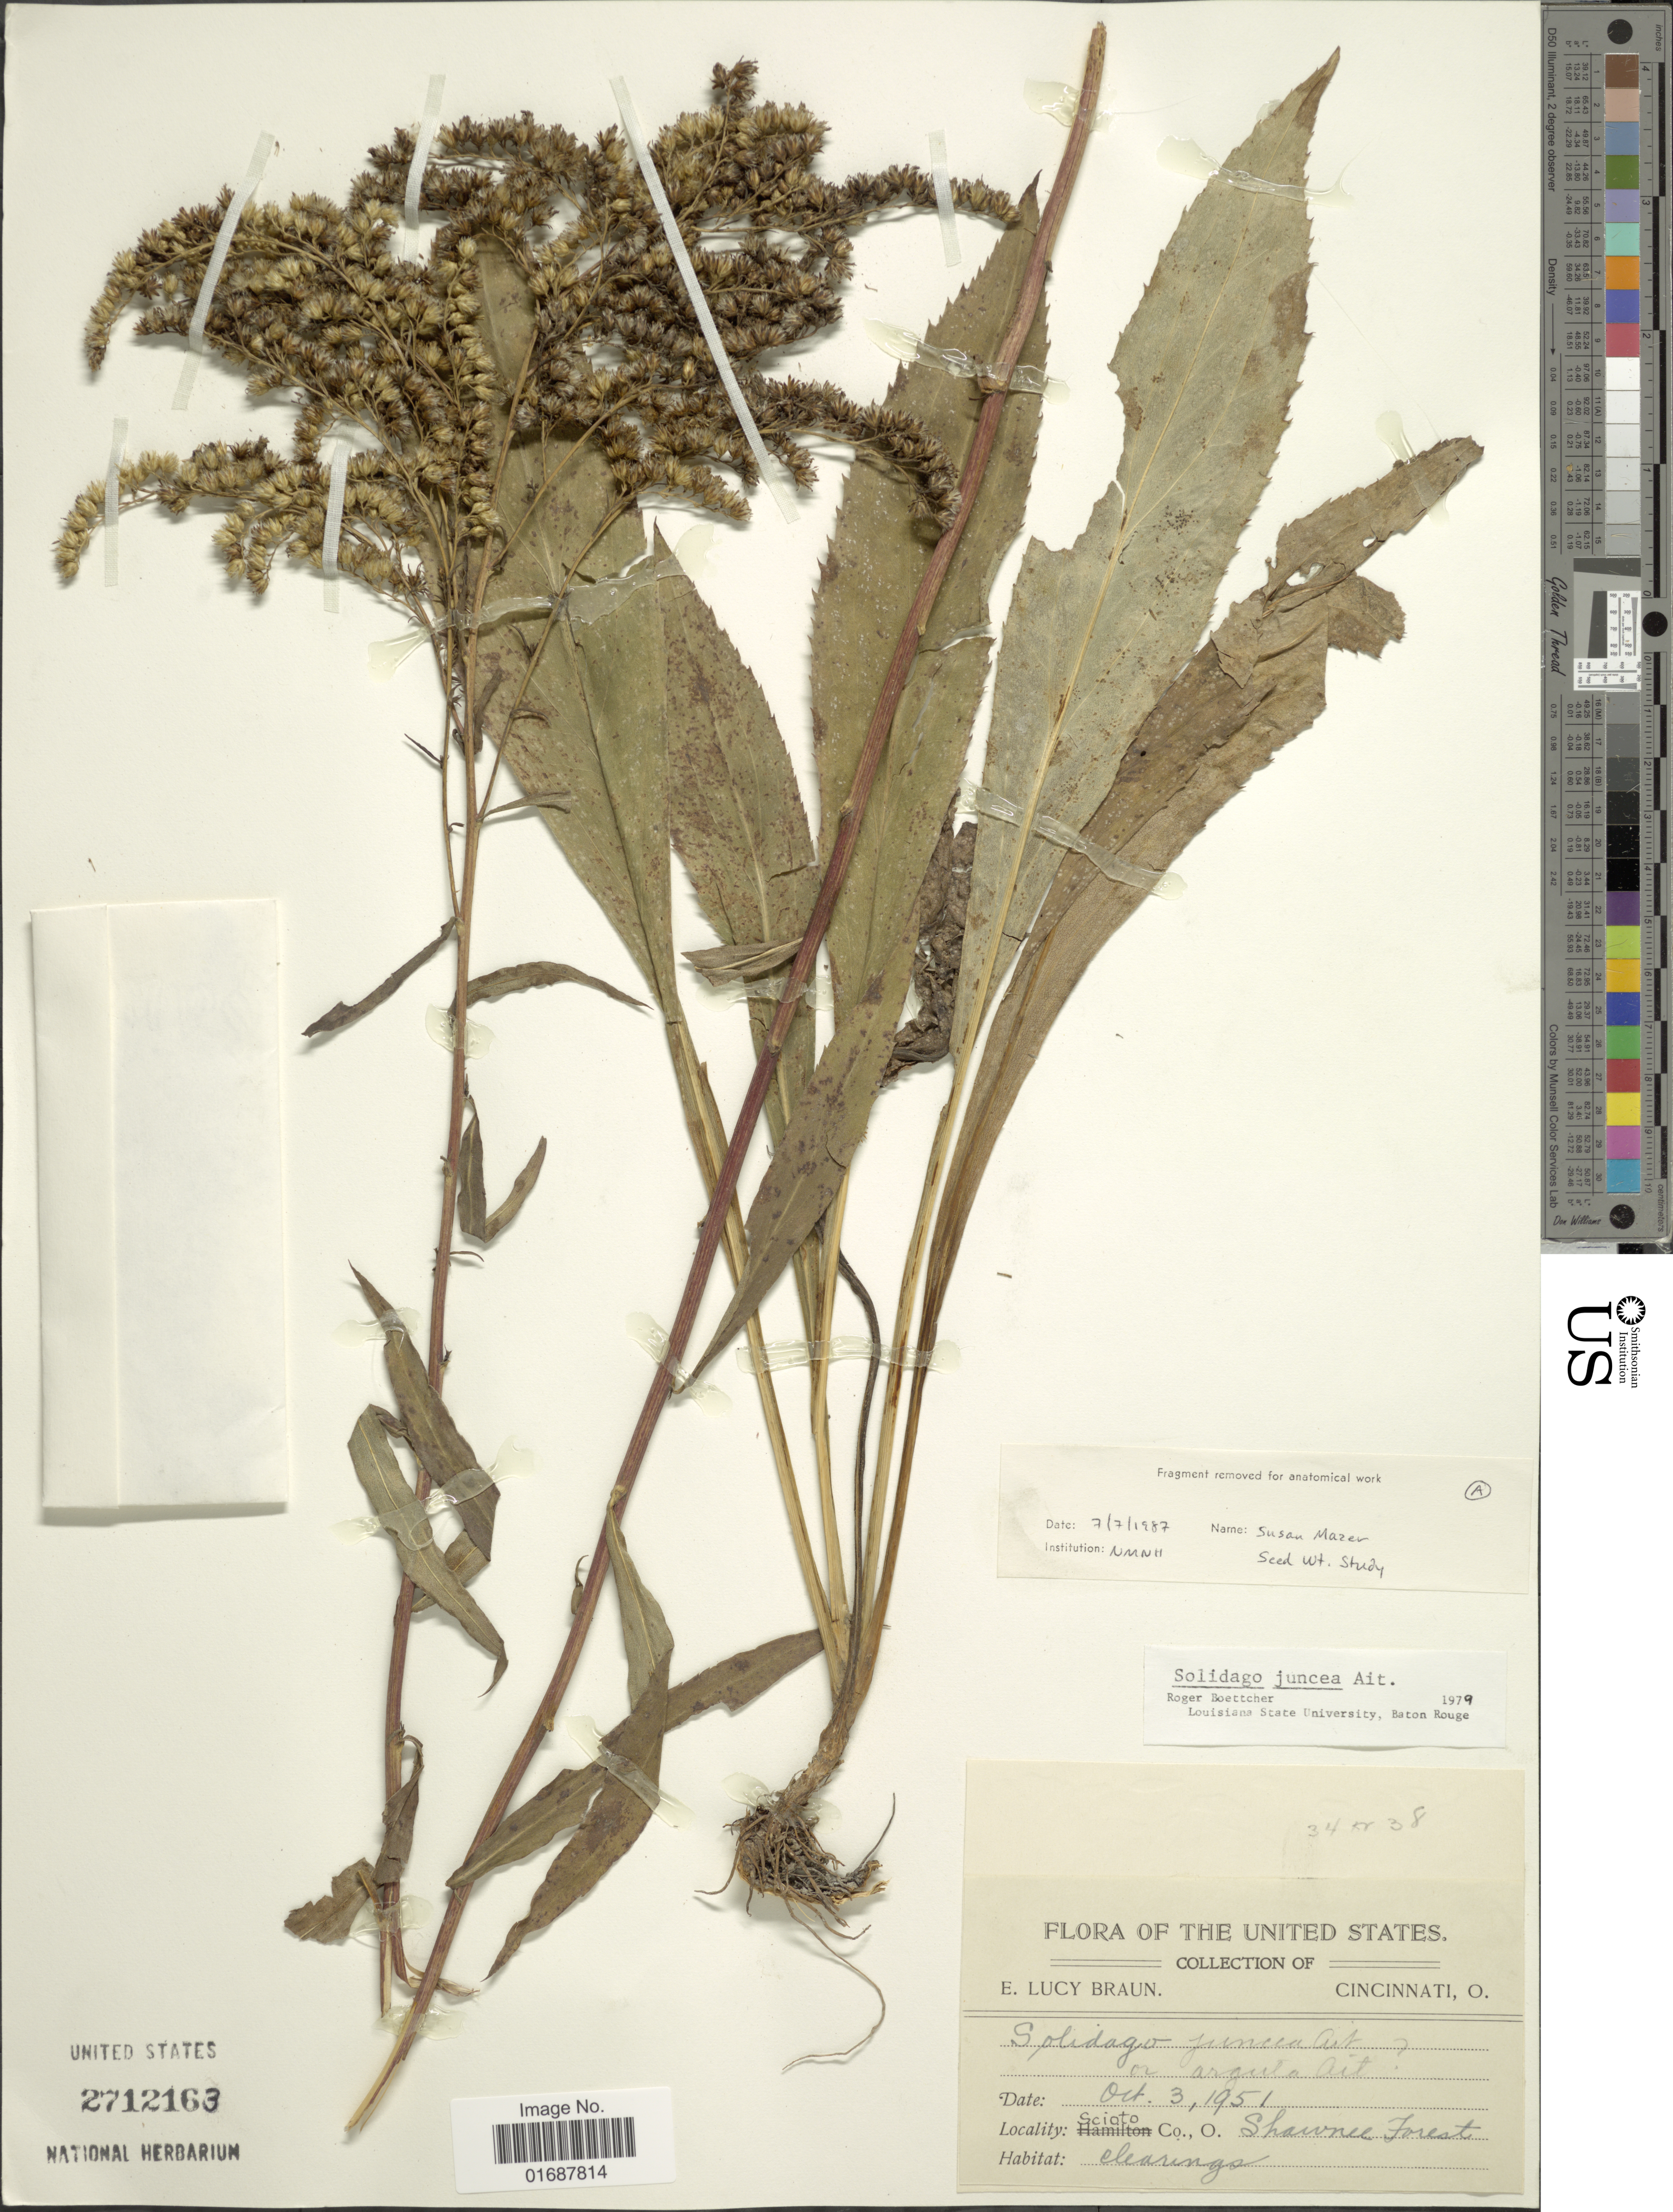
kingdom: Plantae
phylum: Tracheophyta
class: Magnoliopsida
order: Asterales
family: Asteraceae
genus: Solidago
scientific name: Solidago juncea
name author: Aiton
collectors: E. L. Braun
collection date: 1951-10-03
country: United States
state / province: Ohio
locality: Scioto Co. Shawnee Forest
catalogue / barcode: US 2712163